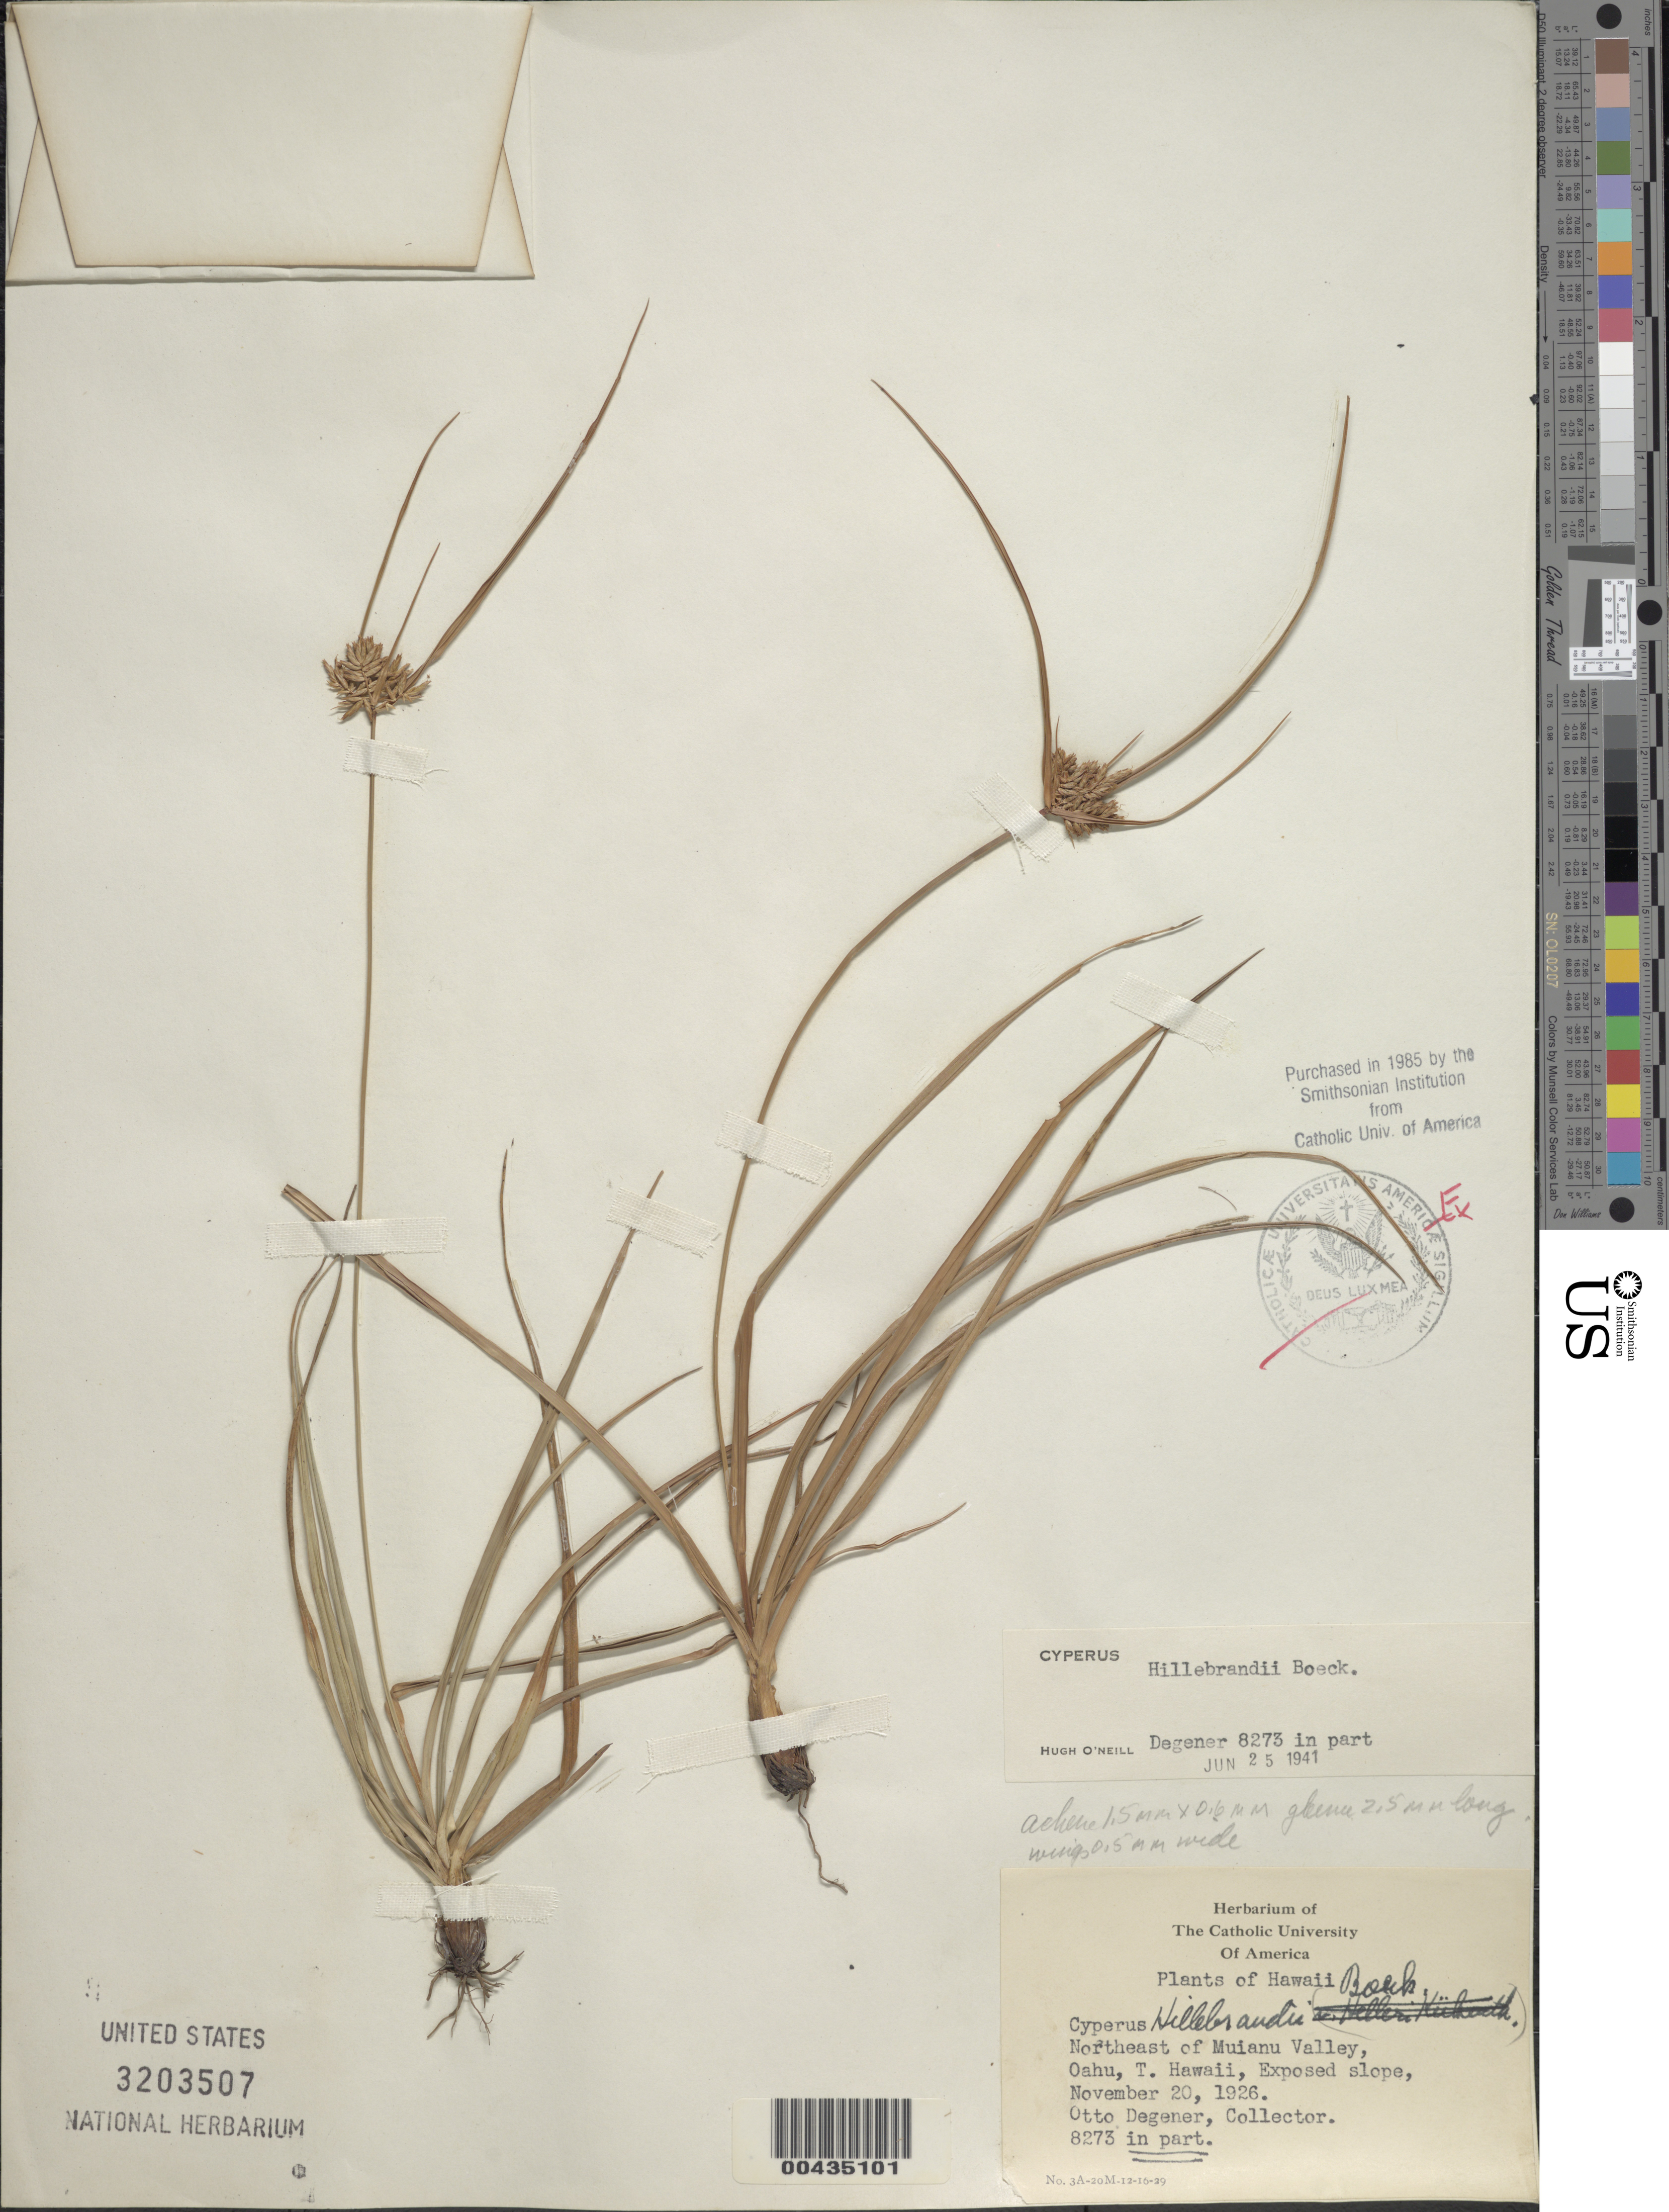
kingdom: Plantae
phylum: Tracheophyta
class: Liliopsida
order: Poales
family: Cyperaceae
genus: Cyperus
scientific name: Cyperus hillebrandii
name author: Boeckeler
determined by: O'Neill, Hugh T.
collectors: O. Degener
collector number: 8273 in part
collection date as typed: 20 Nov 1926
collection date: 1926-11-20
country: United States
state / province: Hawaii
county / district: Honolulu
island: Oahu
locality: NE of Muianu Valley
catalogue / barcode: US 3203507